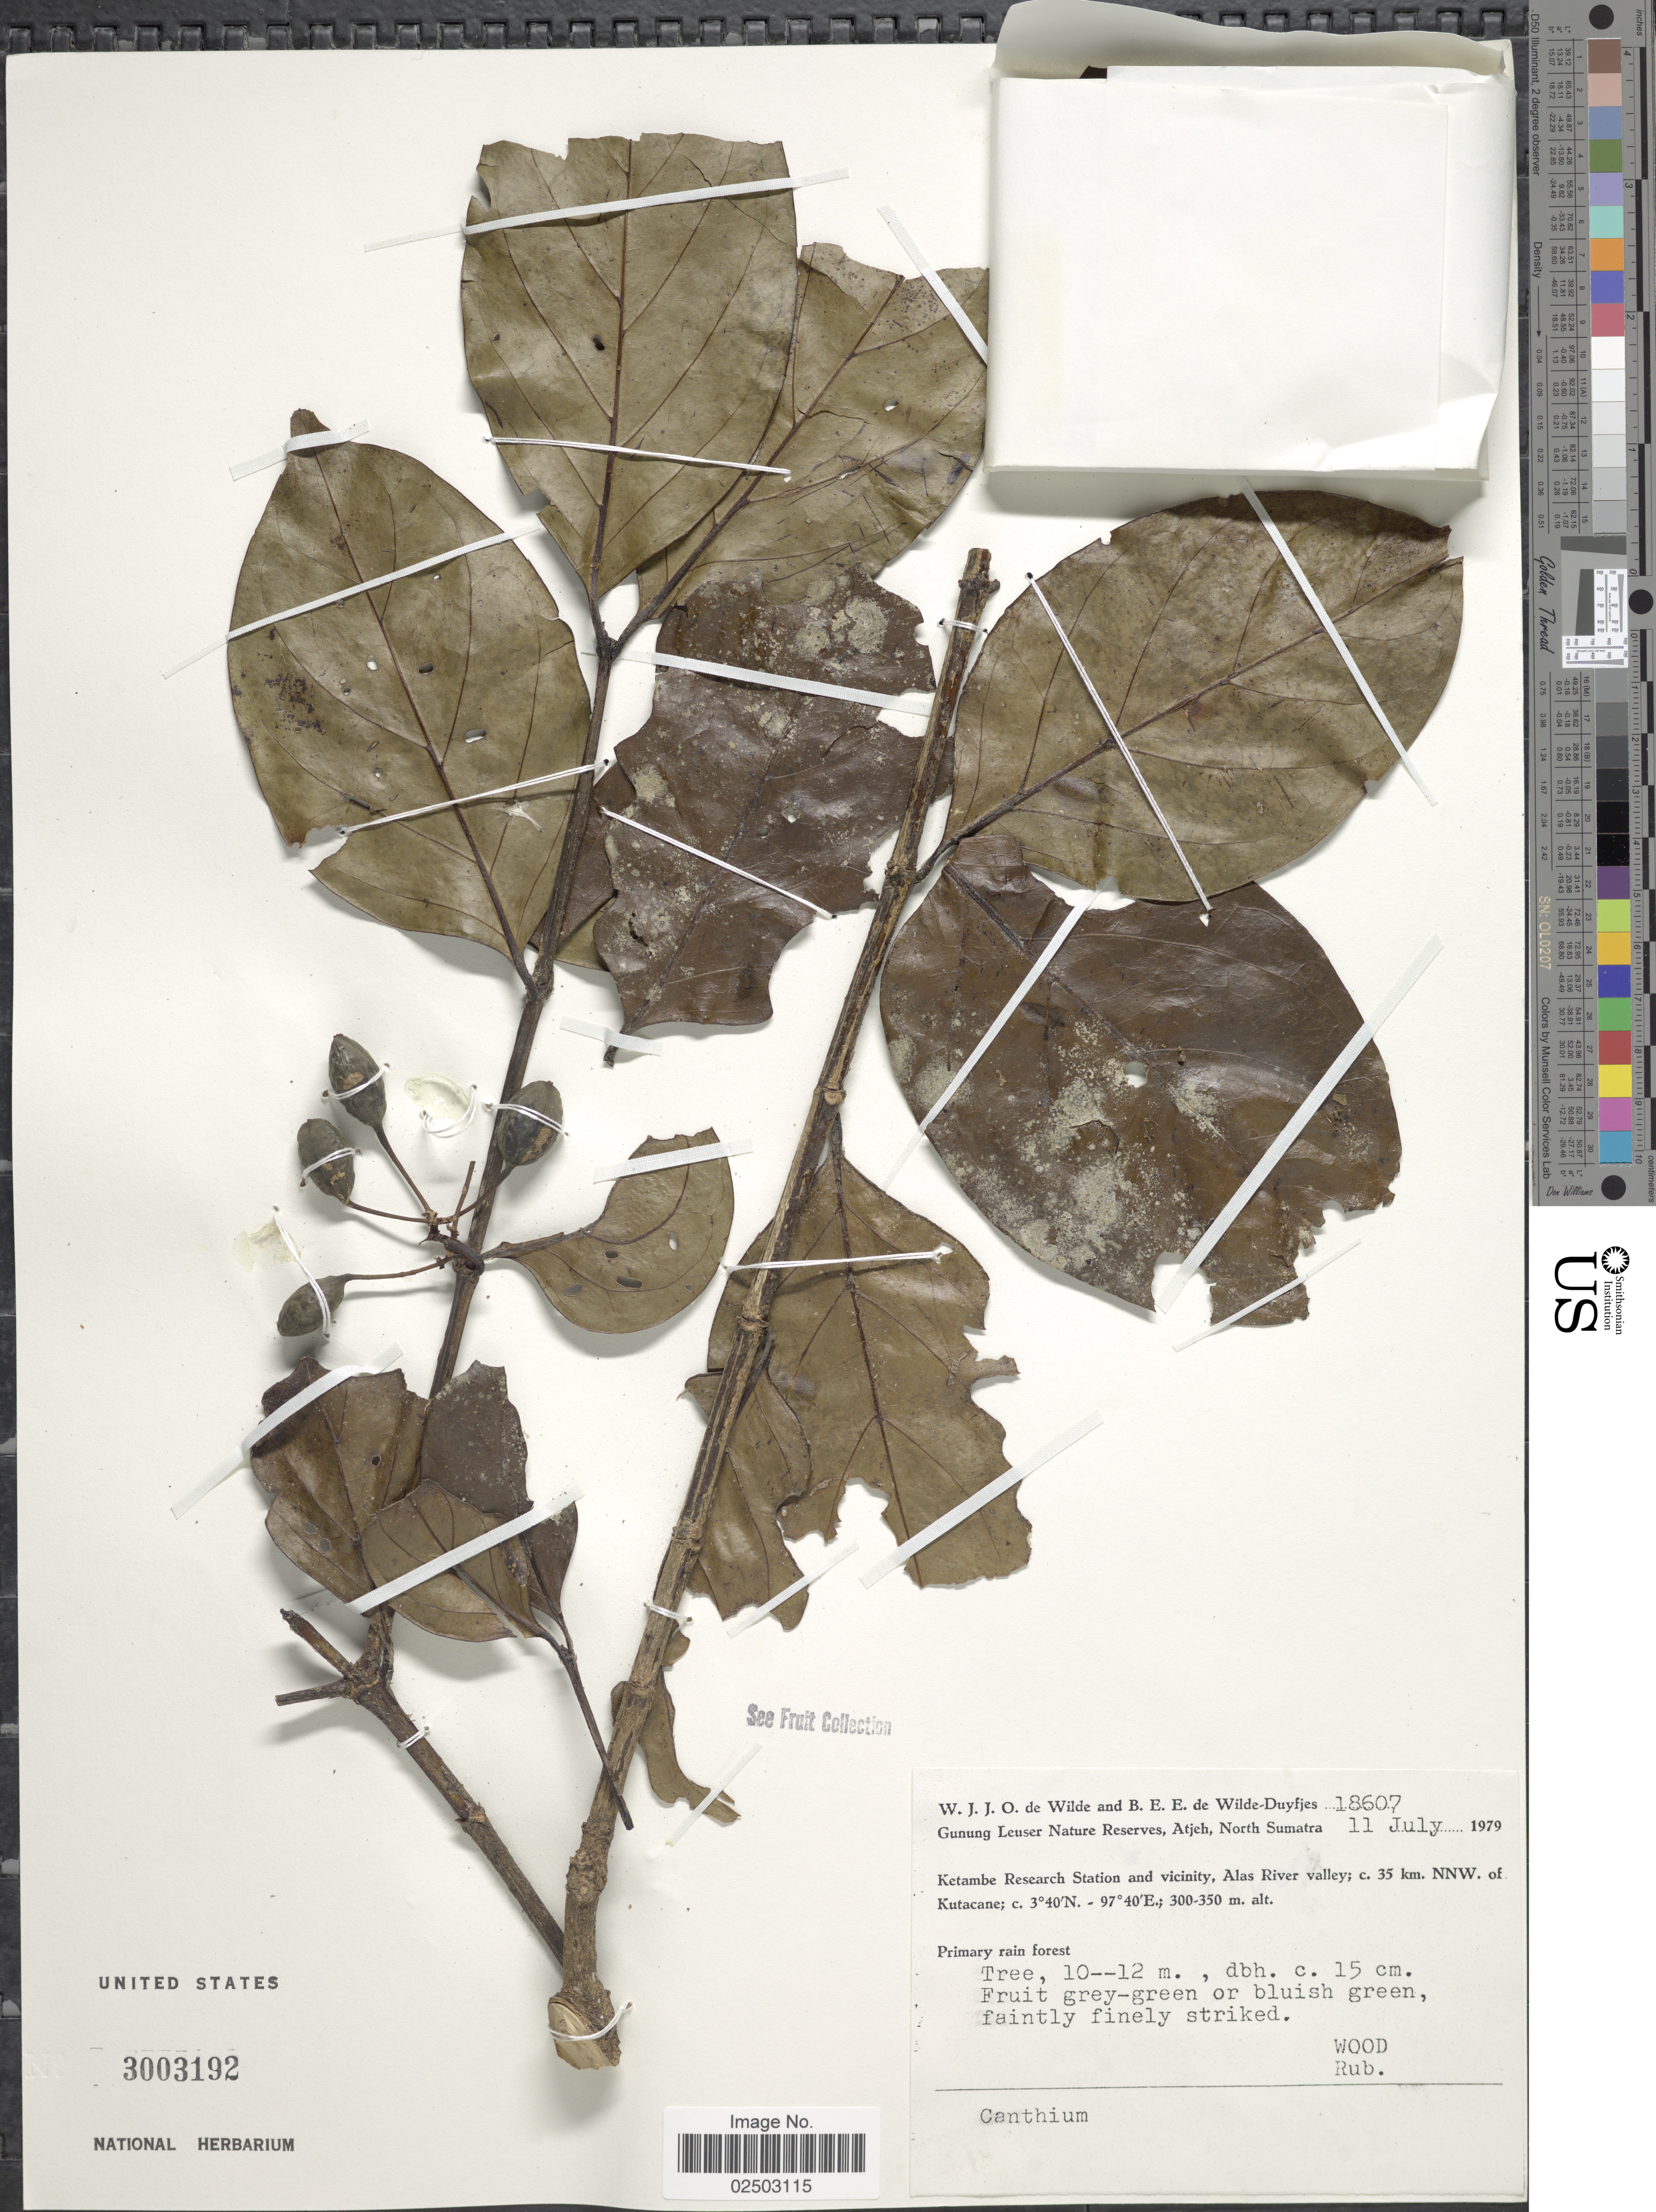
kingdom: Plantae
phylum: Tracheophyta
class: Magnoliopsida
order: Gentianales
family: Rubiaceae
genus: Bridsonia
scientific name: Bridsonia chamaedendrum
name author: (Kuntze) Verstraete & A.E. van Wyk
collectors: W. J. de Wilde & B. E. de Wilde-Duyfjes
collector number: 18607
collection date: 1979-07-11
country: Indonesia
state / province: Sumatra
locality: Gunung Leuser Nature Reserves, Atjeh, North Sumatra, Ketambe Research Station and vicinity, Alas River valley; c.35 km. NNW. of Kutacane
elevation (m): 300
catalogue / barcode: US 3003192